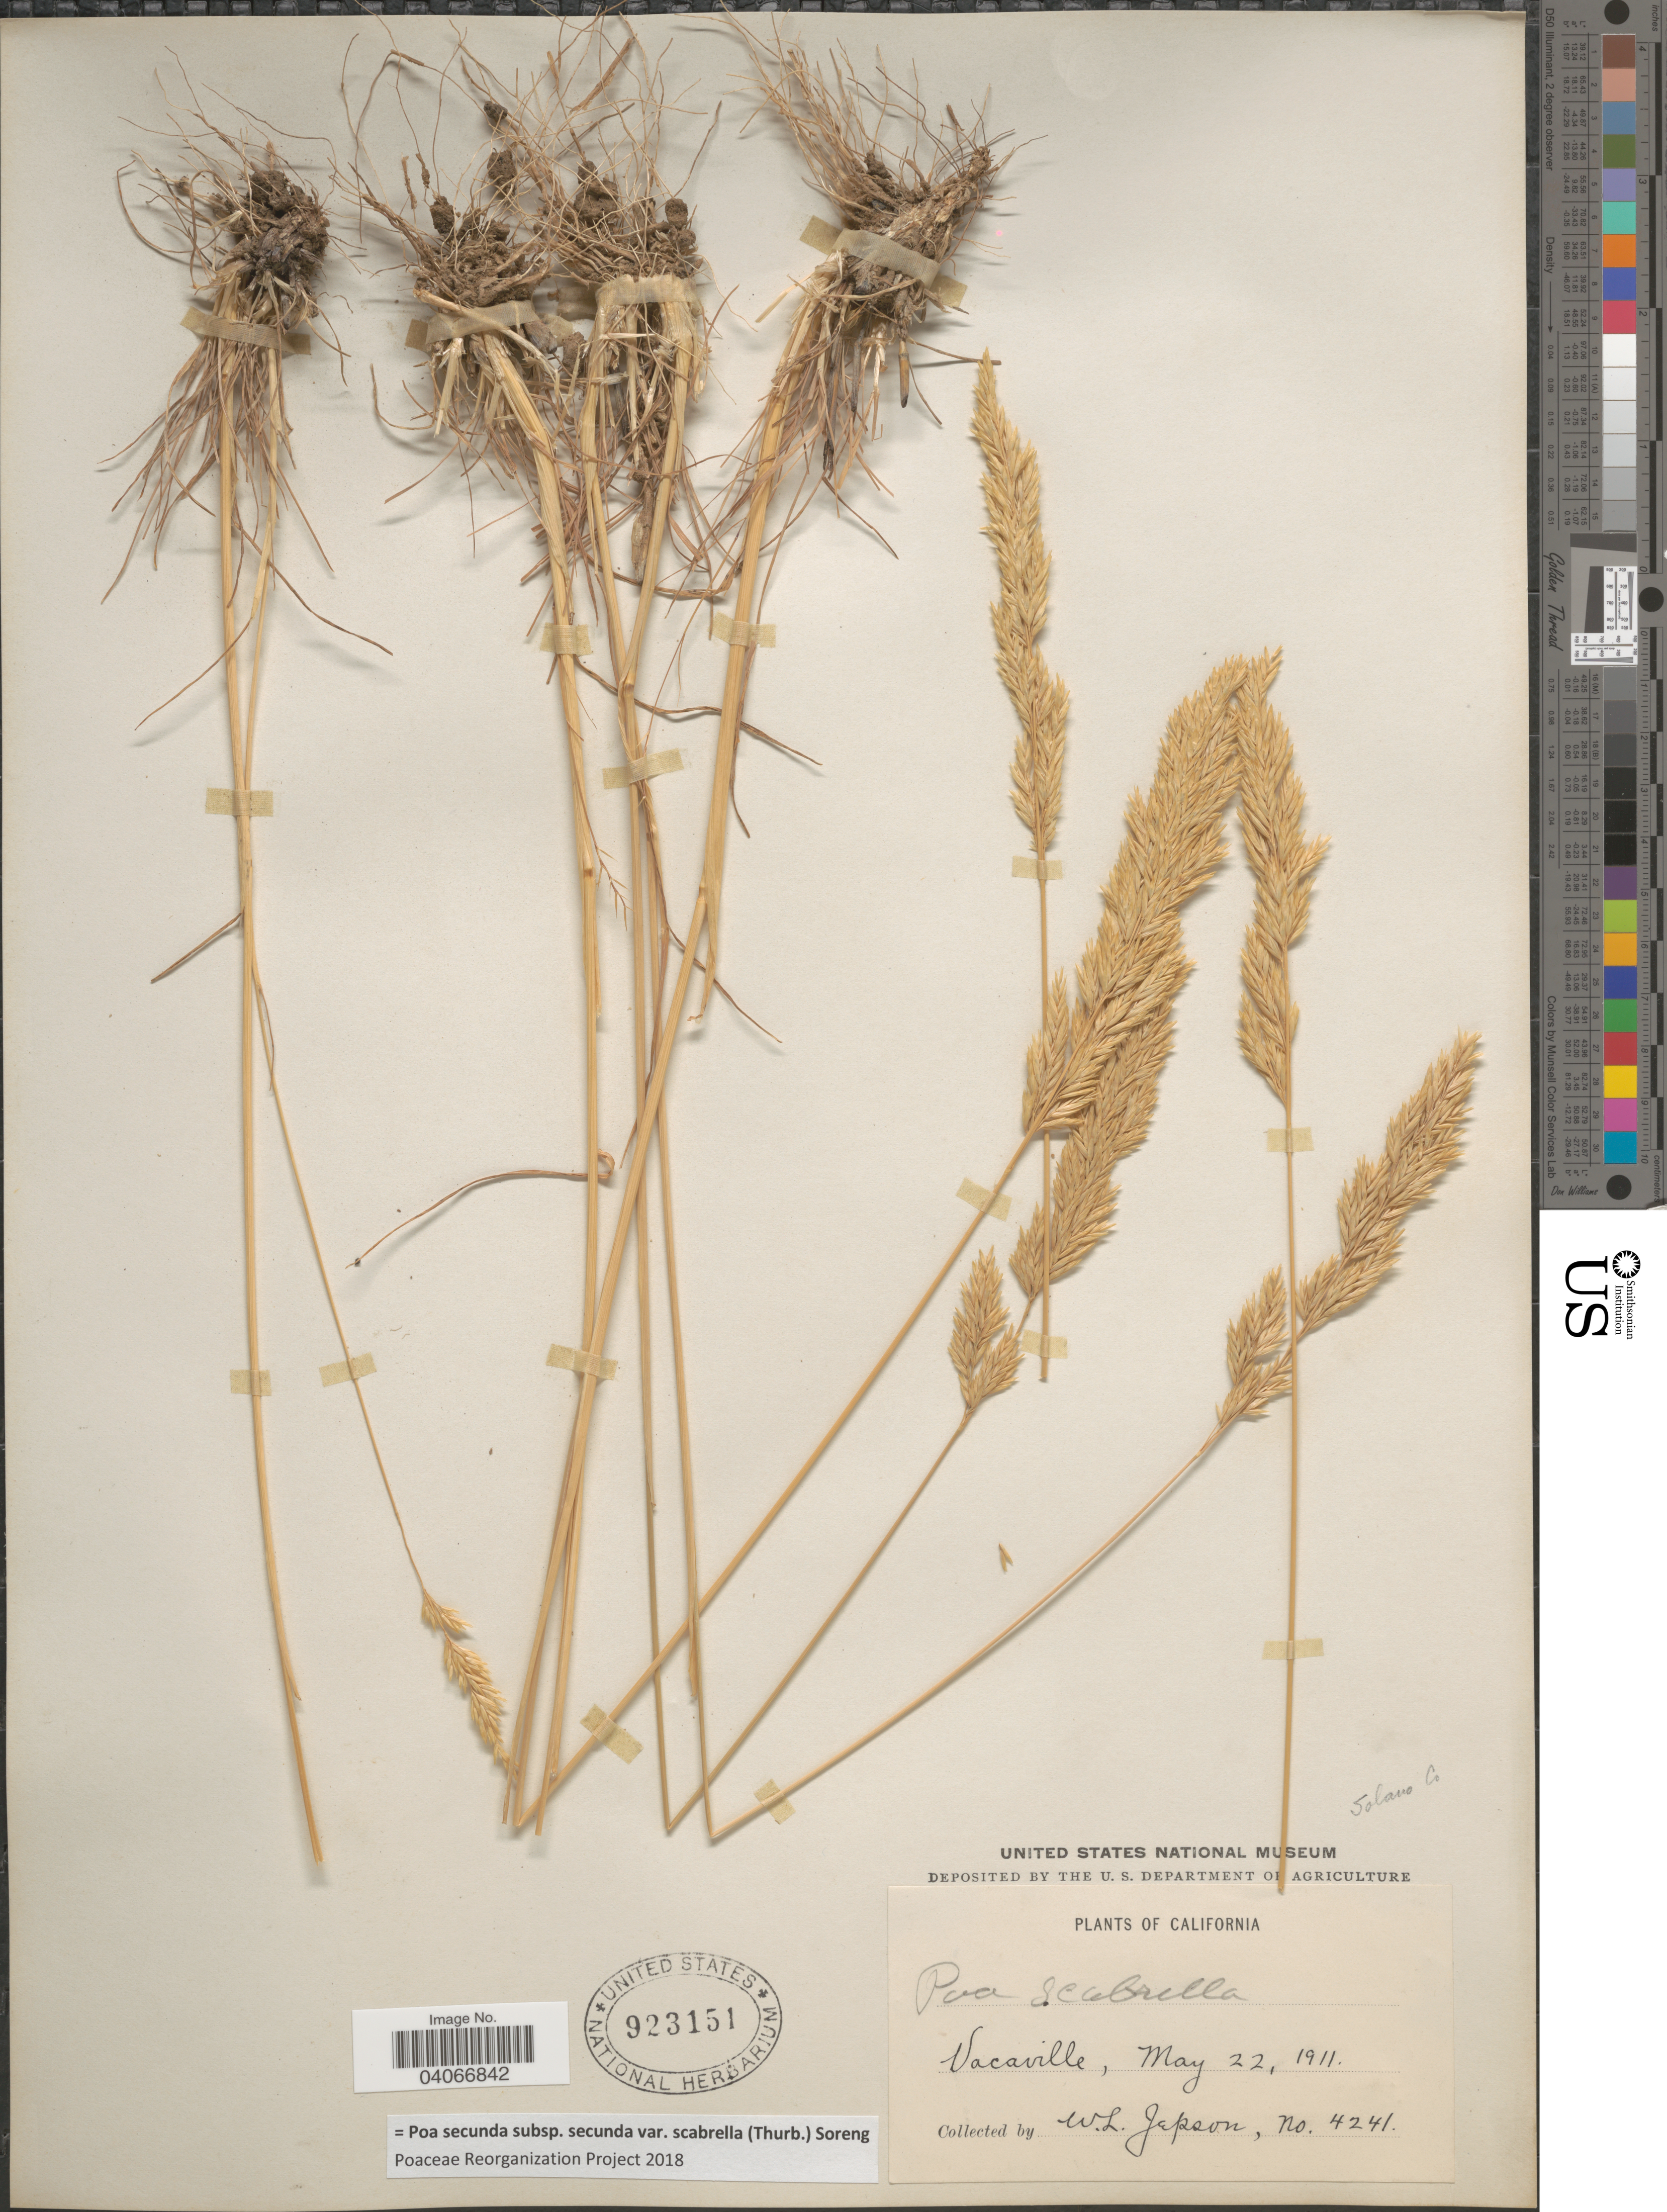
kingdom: Plantae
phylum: Tracheophyta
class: Liliopsida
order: Poales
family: Poaceae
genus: Poa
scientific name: Poa secunda subsp. secunda var. scabrella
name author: (Thurb.) Soreng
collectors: W. L. Jepson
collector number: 4241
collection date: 1911-05-22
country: United States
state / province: California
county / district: Solano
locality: Vacaville. Solano Co.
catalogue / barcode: US 923151